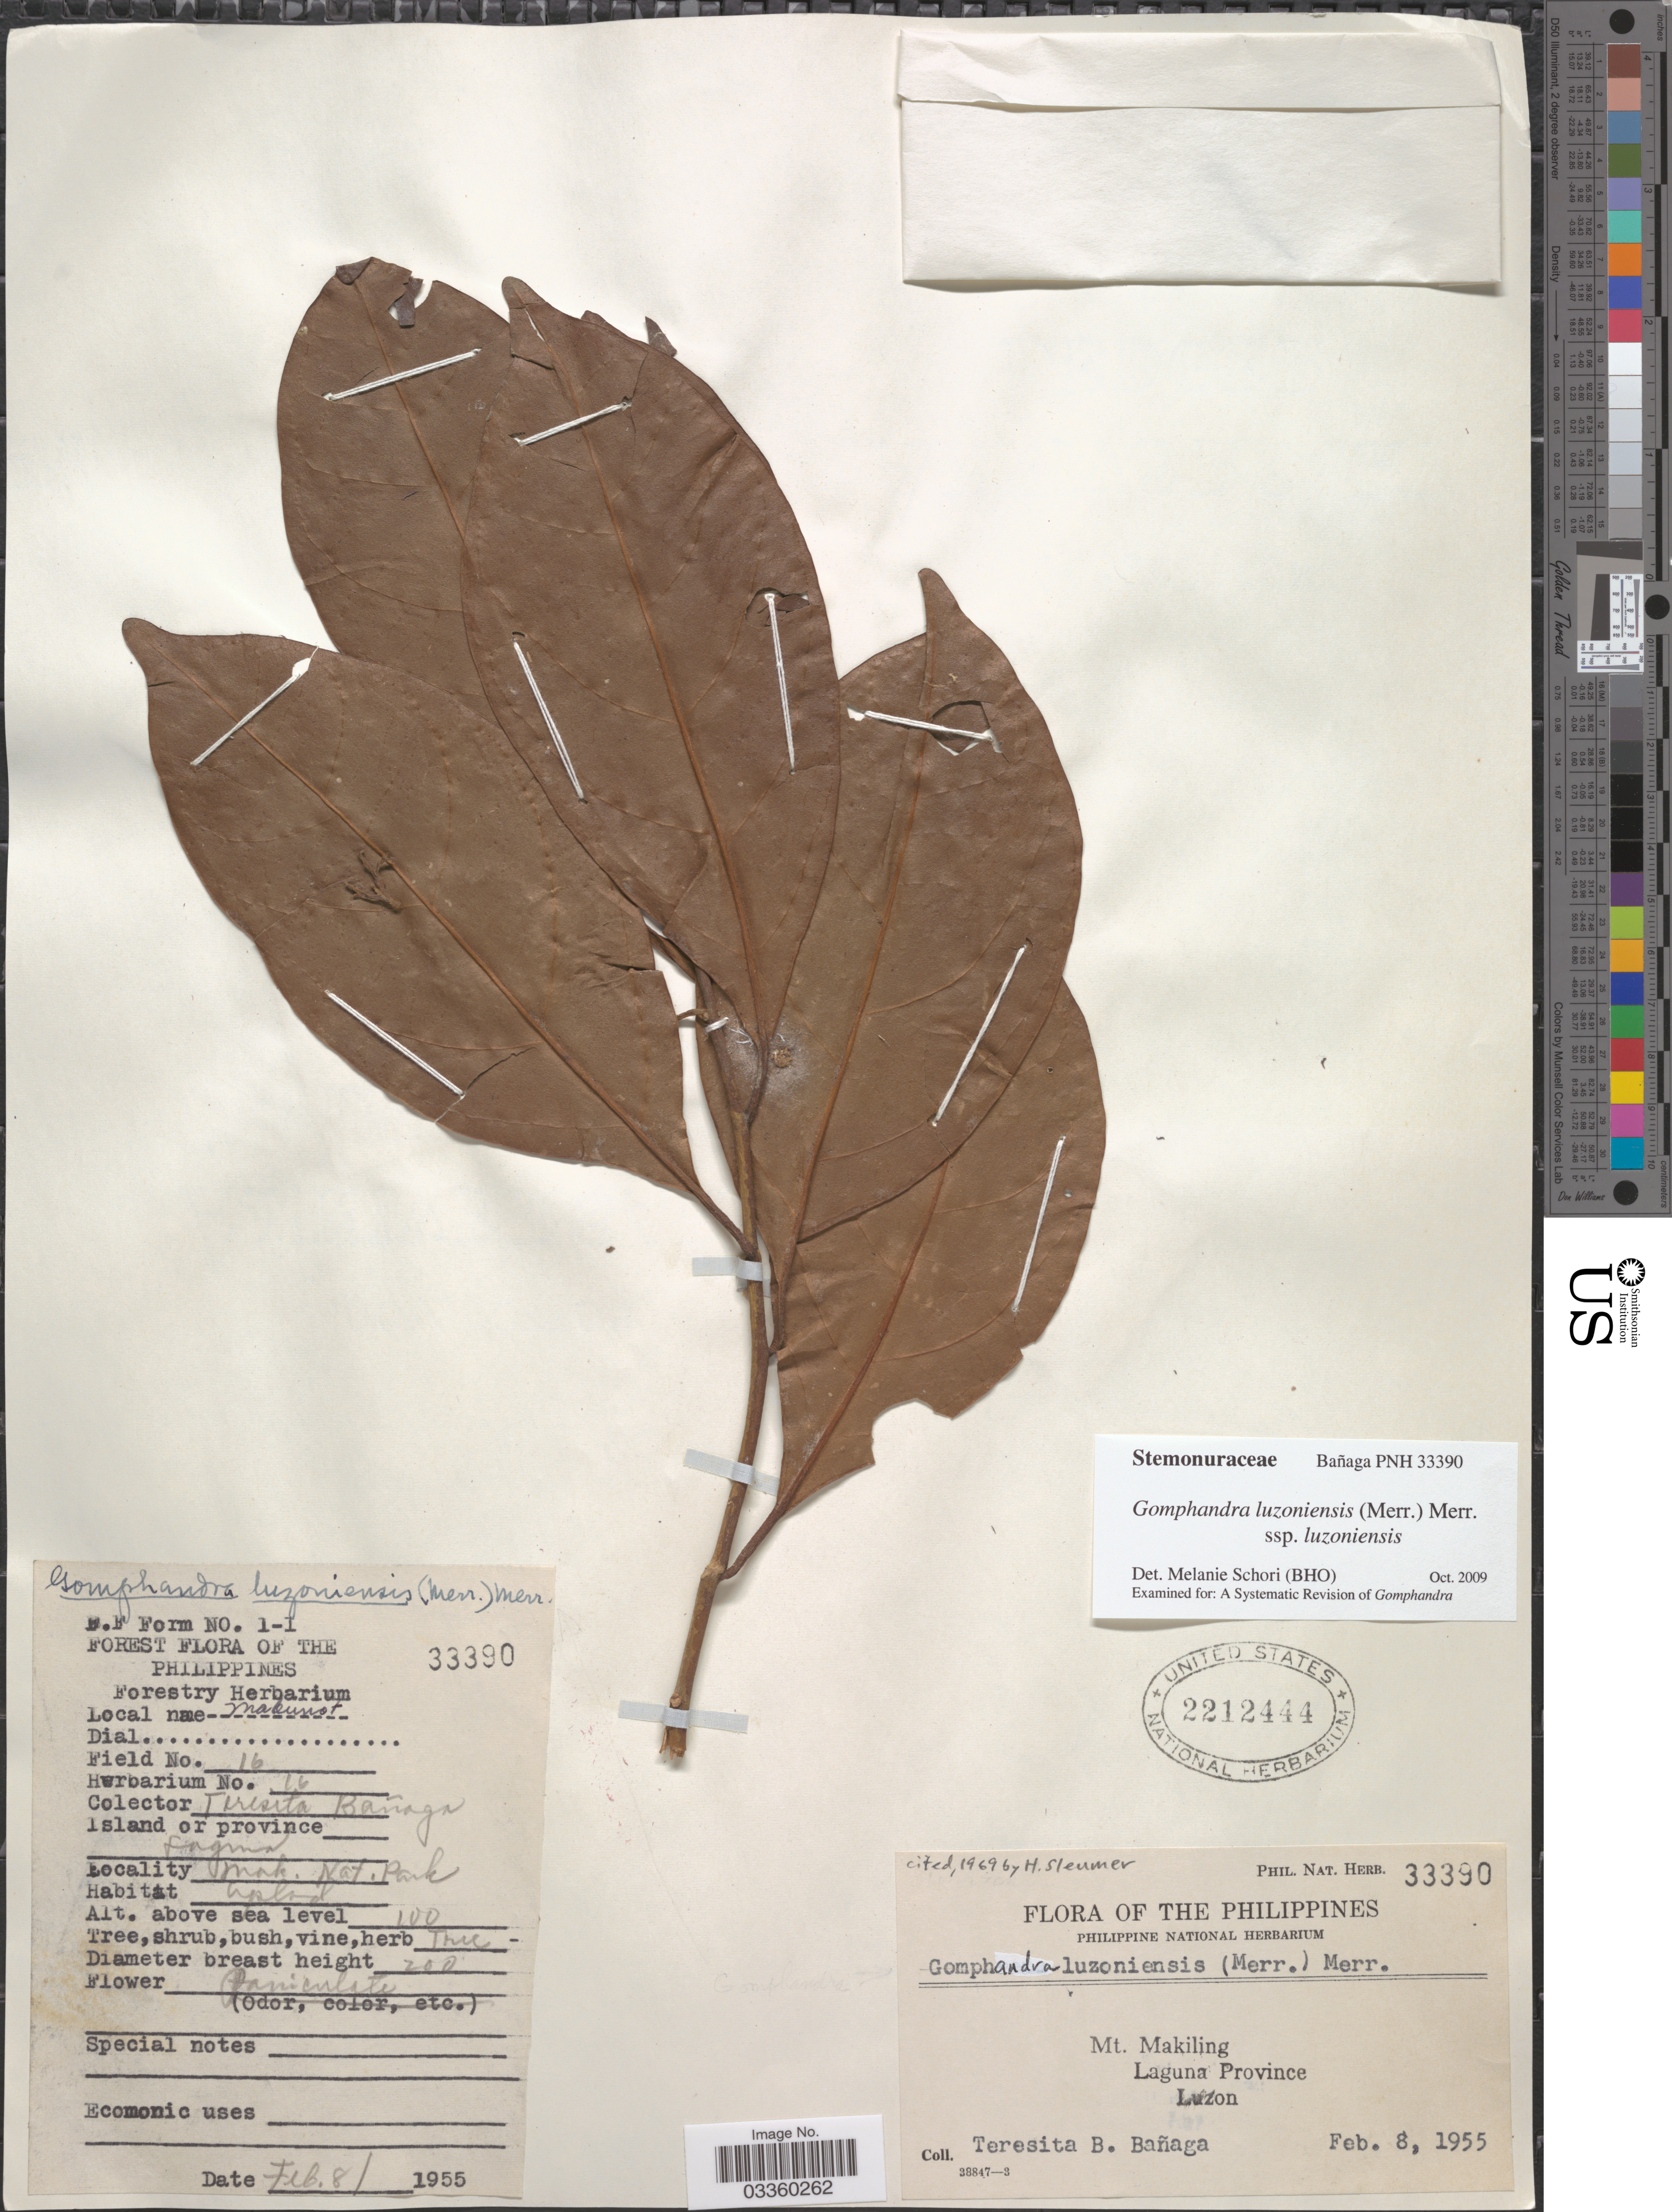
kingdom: Plantae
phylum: Tracheophyta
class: Magnoliopsida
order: Cardiopteridales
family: Stemonuraceae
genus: Gomphandra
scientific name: Gomphandra luzoniensis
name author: (Merr.) Merr.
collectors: T. Banaga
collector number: Phil. Nat. Herb. 33390/16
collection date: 1955-02-08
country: Philippines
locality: Mt. Makiling. Laguna Province. Luzon. Mak. Nat. Park.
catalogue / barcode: US 2212444